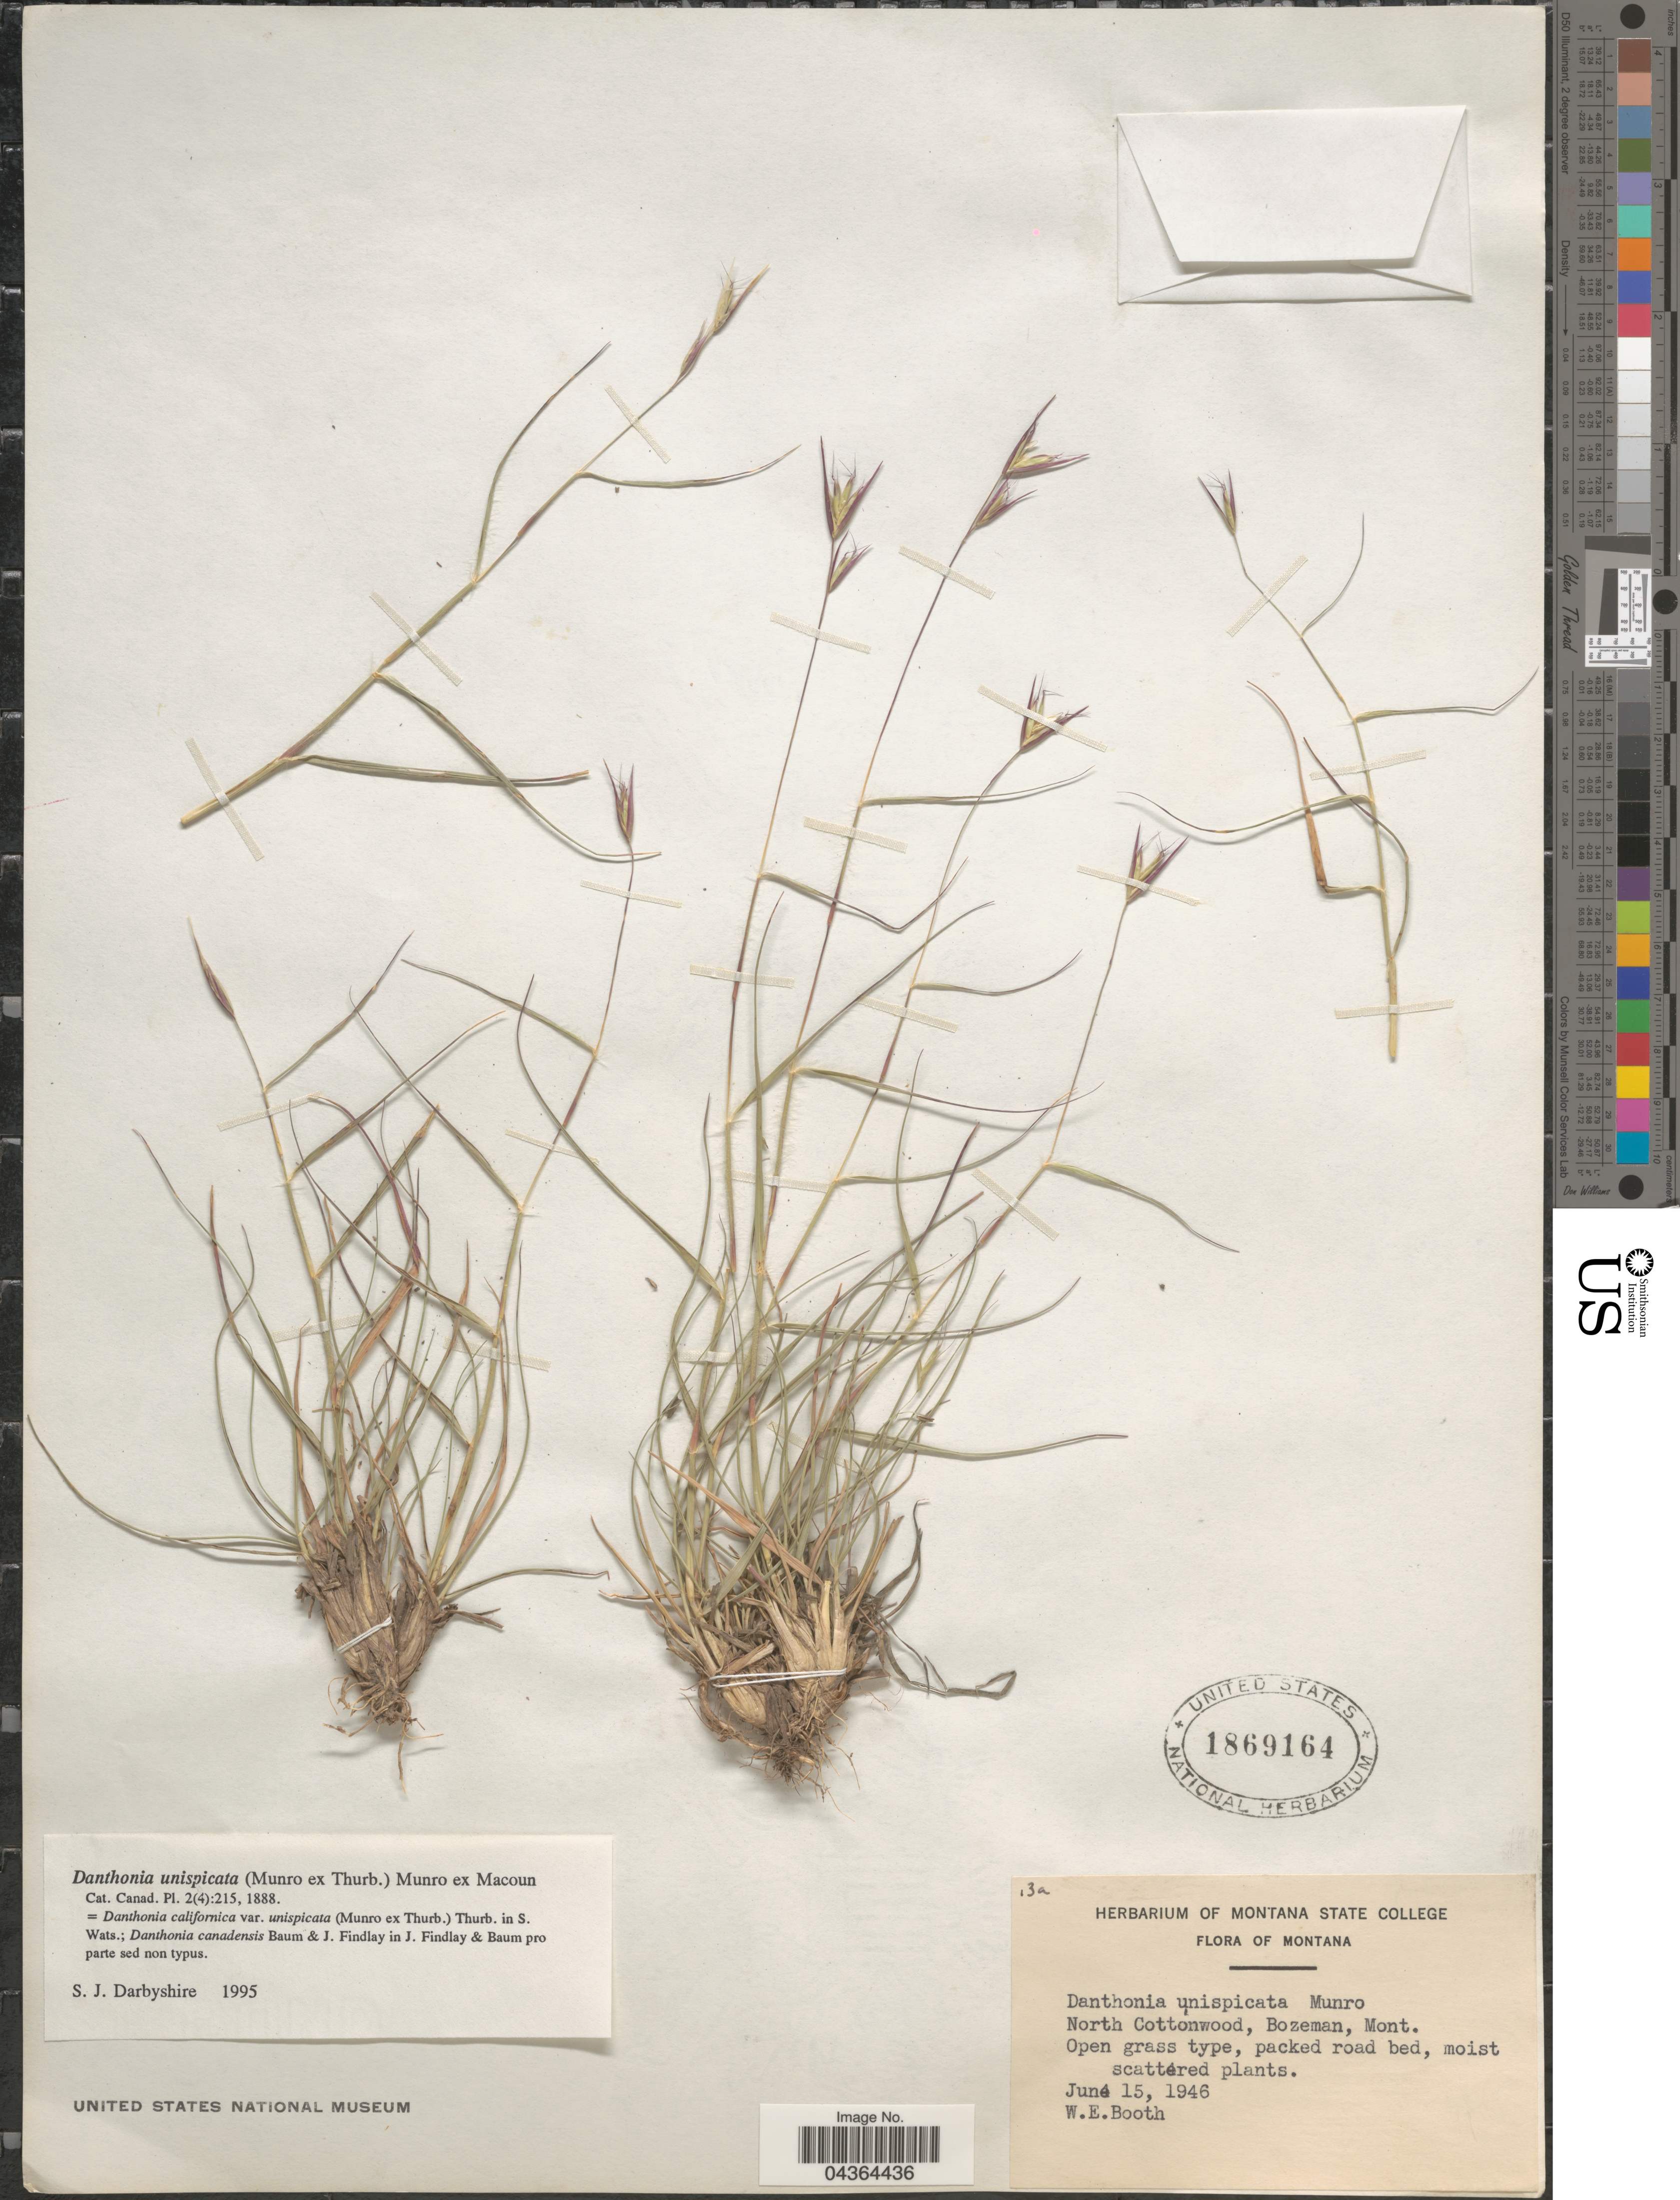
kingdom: Plantae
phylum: Tracheophyta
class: Liliopsida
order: Poales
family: Poaceae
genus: Danthonia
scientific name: Danthonia unispicata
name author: (Thurb.) Munro ex Macoun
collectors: W. Booth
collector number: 13a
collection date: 1946-06-15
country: United States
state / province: Montana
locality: North Cottonwood, Bozeman.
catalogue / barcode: US 1869164